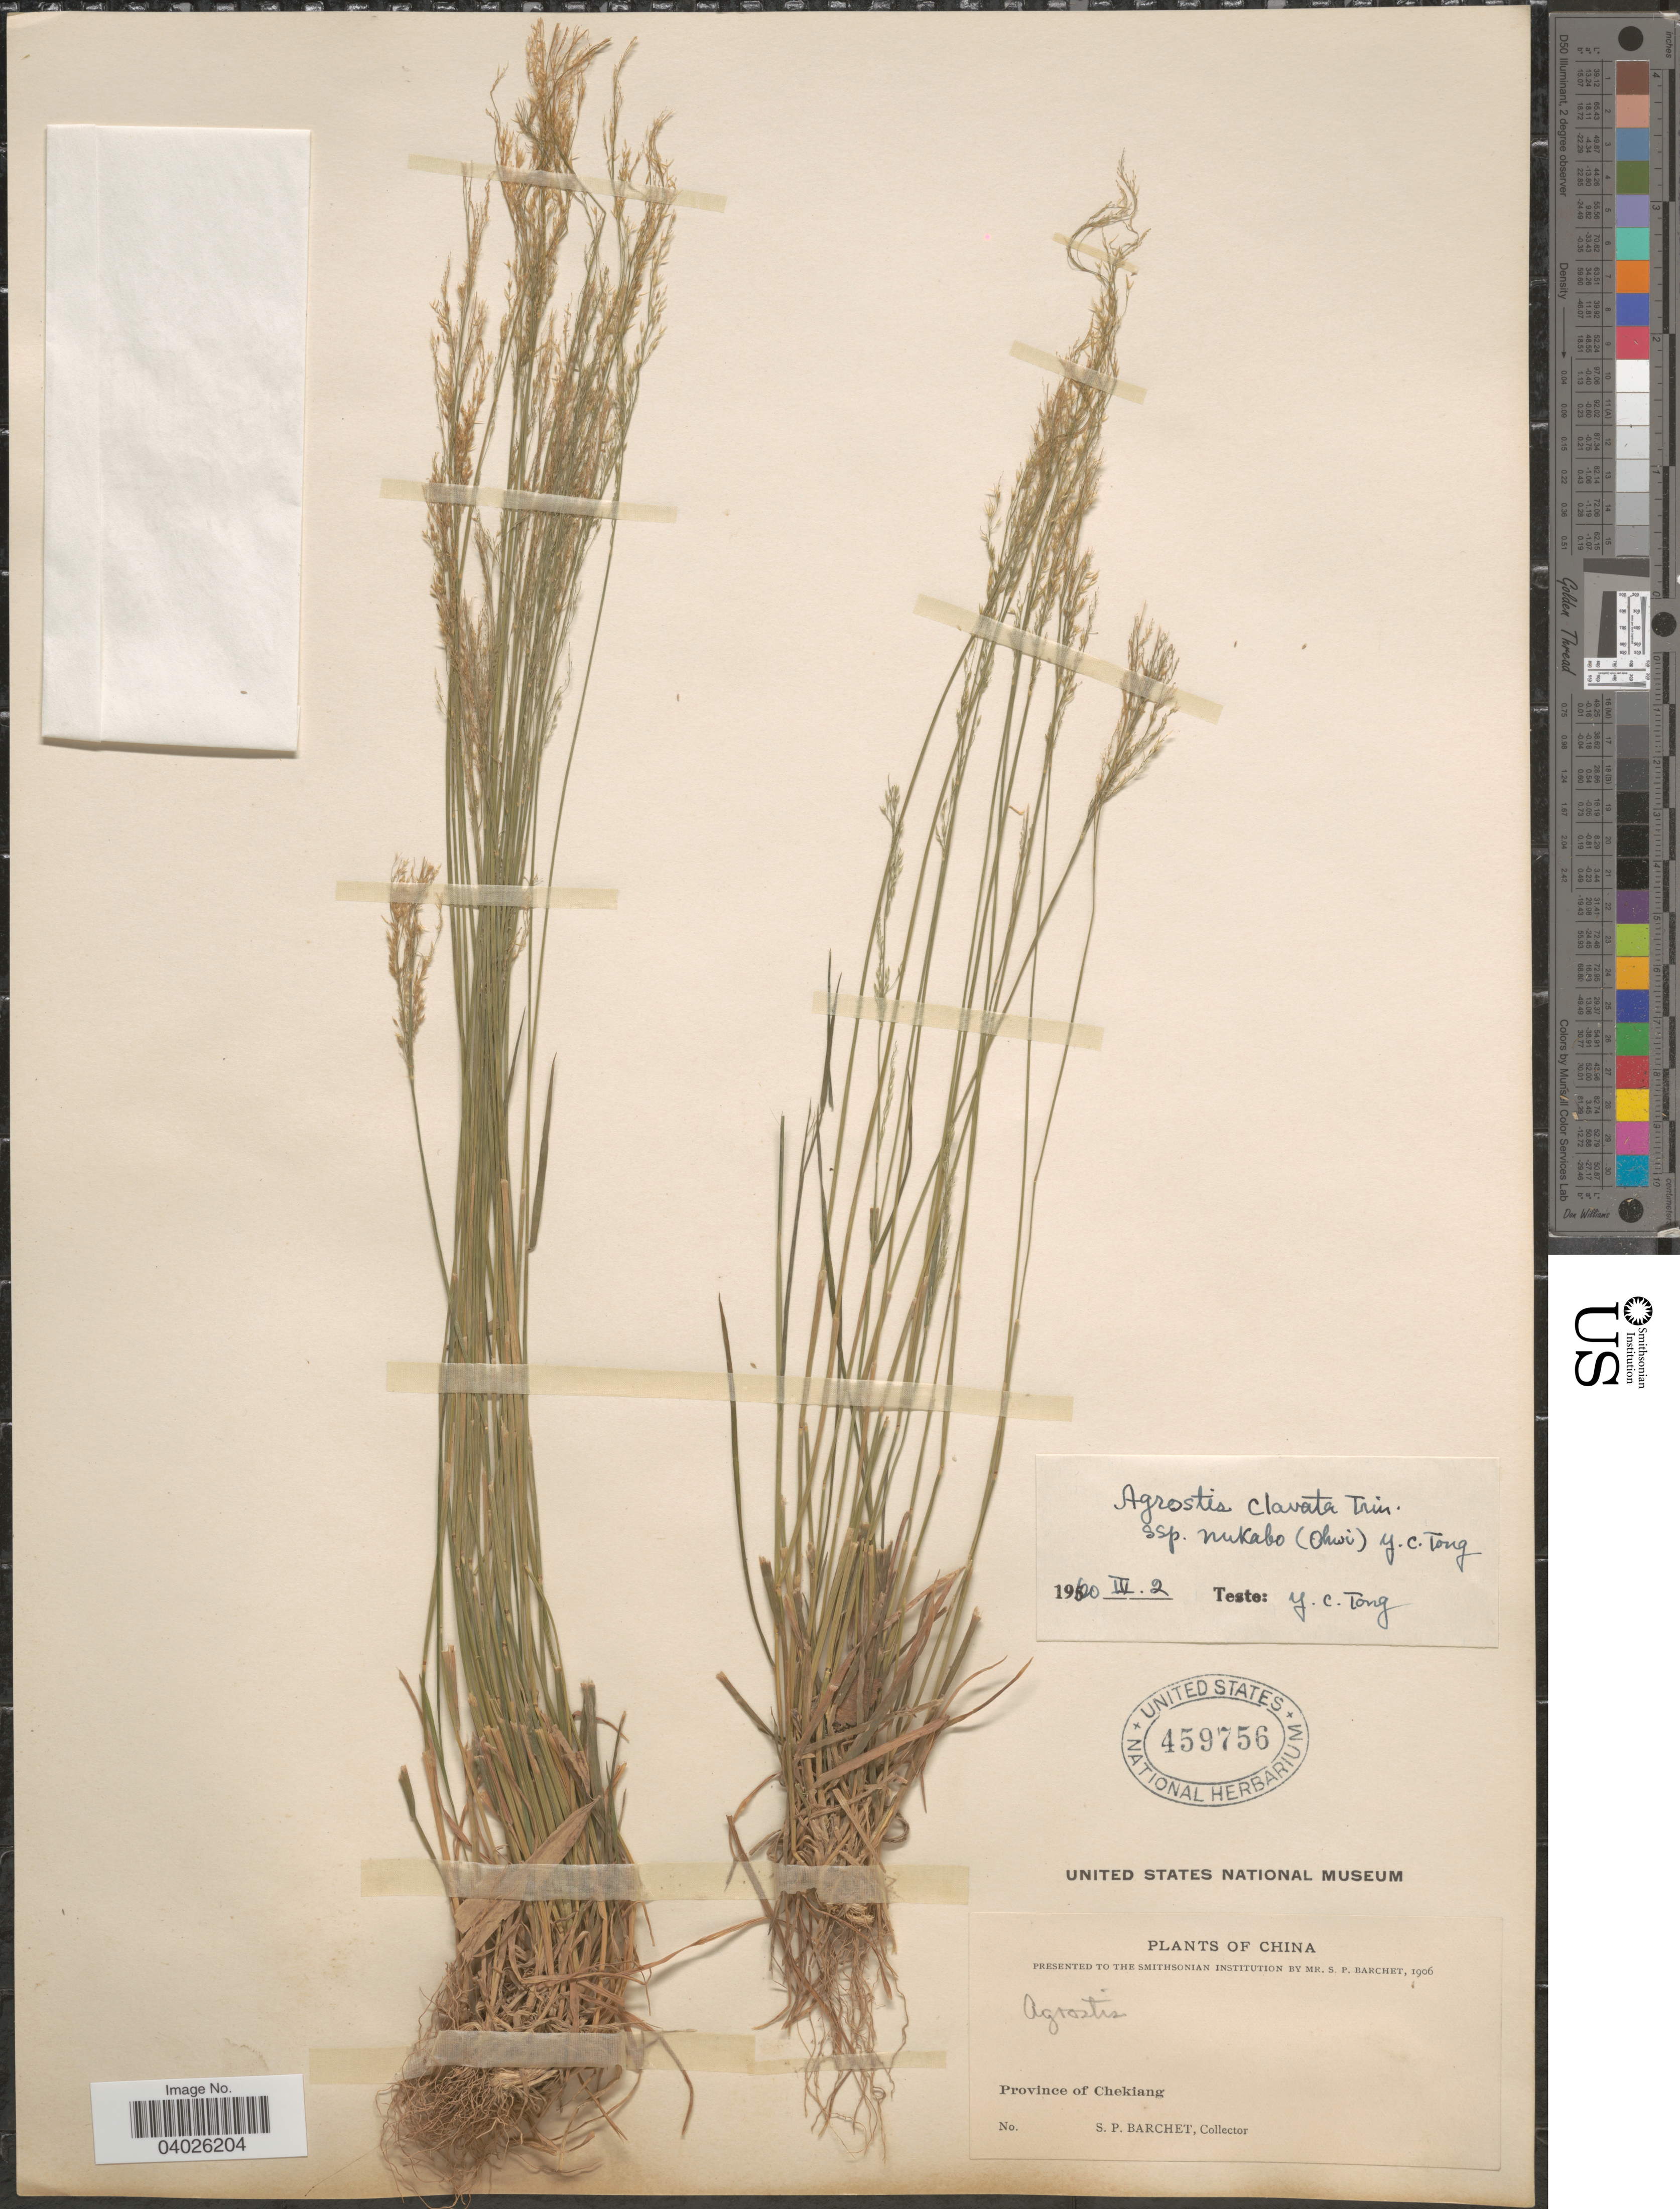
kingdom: Plantae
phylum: Tracheophyta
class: Liliopsida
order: Poales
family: Poaceae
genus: Agrostis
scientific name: Agrostis clavata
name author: Trin.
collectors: S. P. Barchet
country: China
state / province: Zhejiang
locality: Province of Chekiang.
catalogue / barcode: US 459756